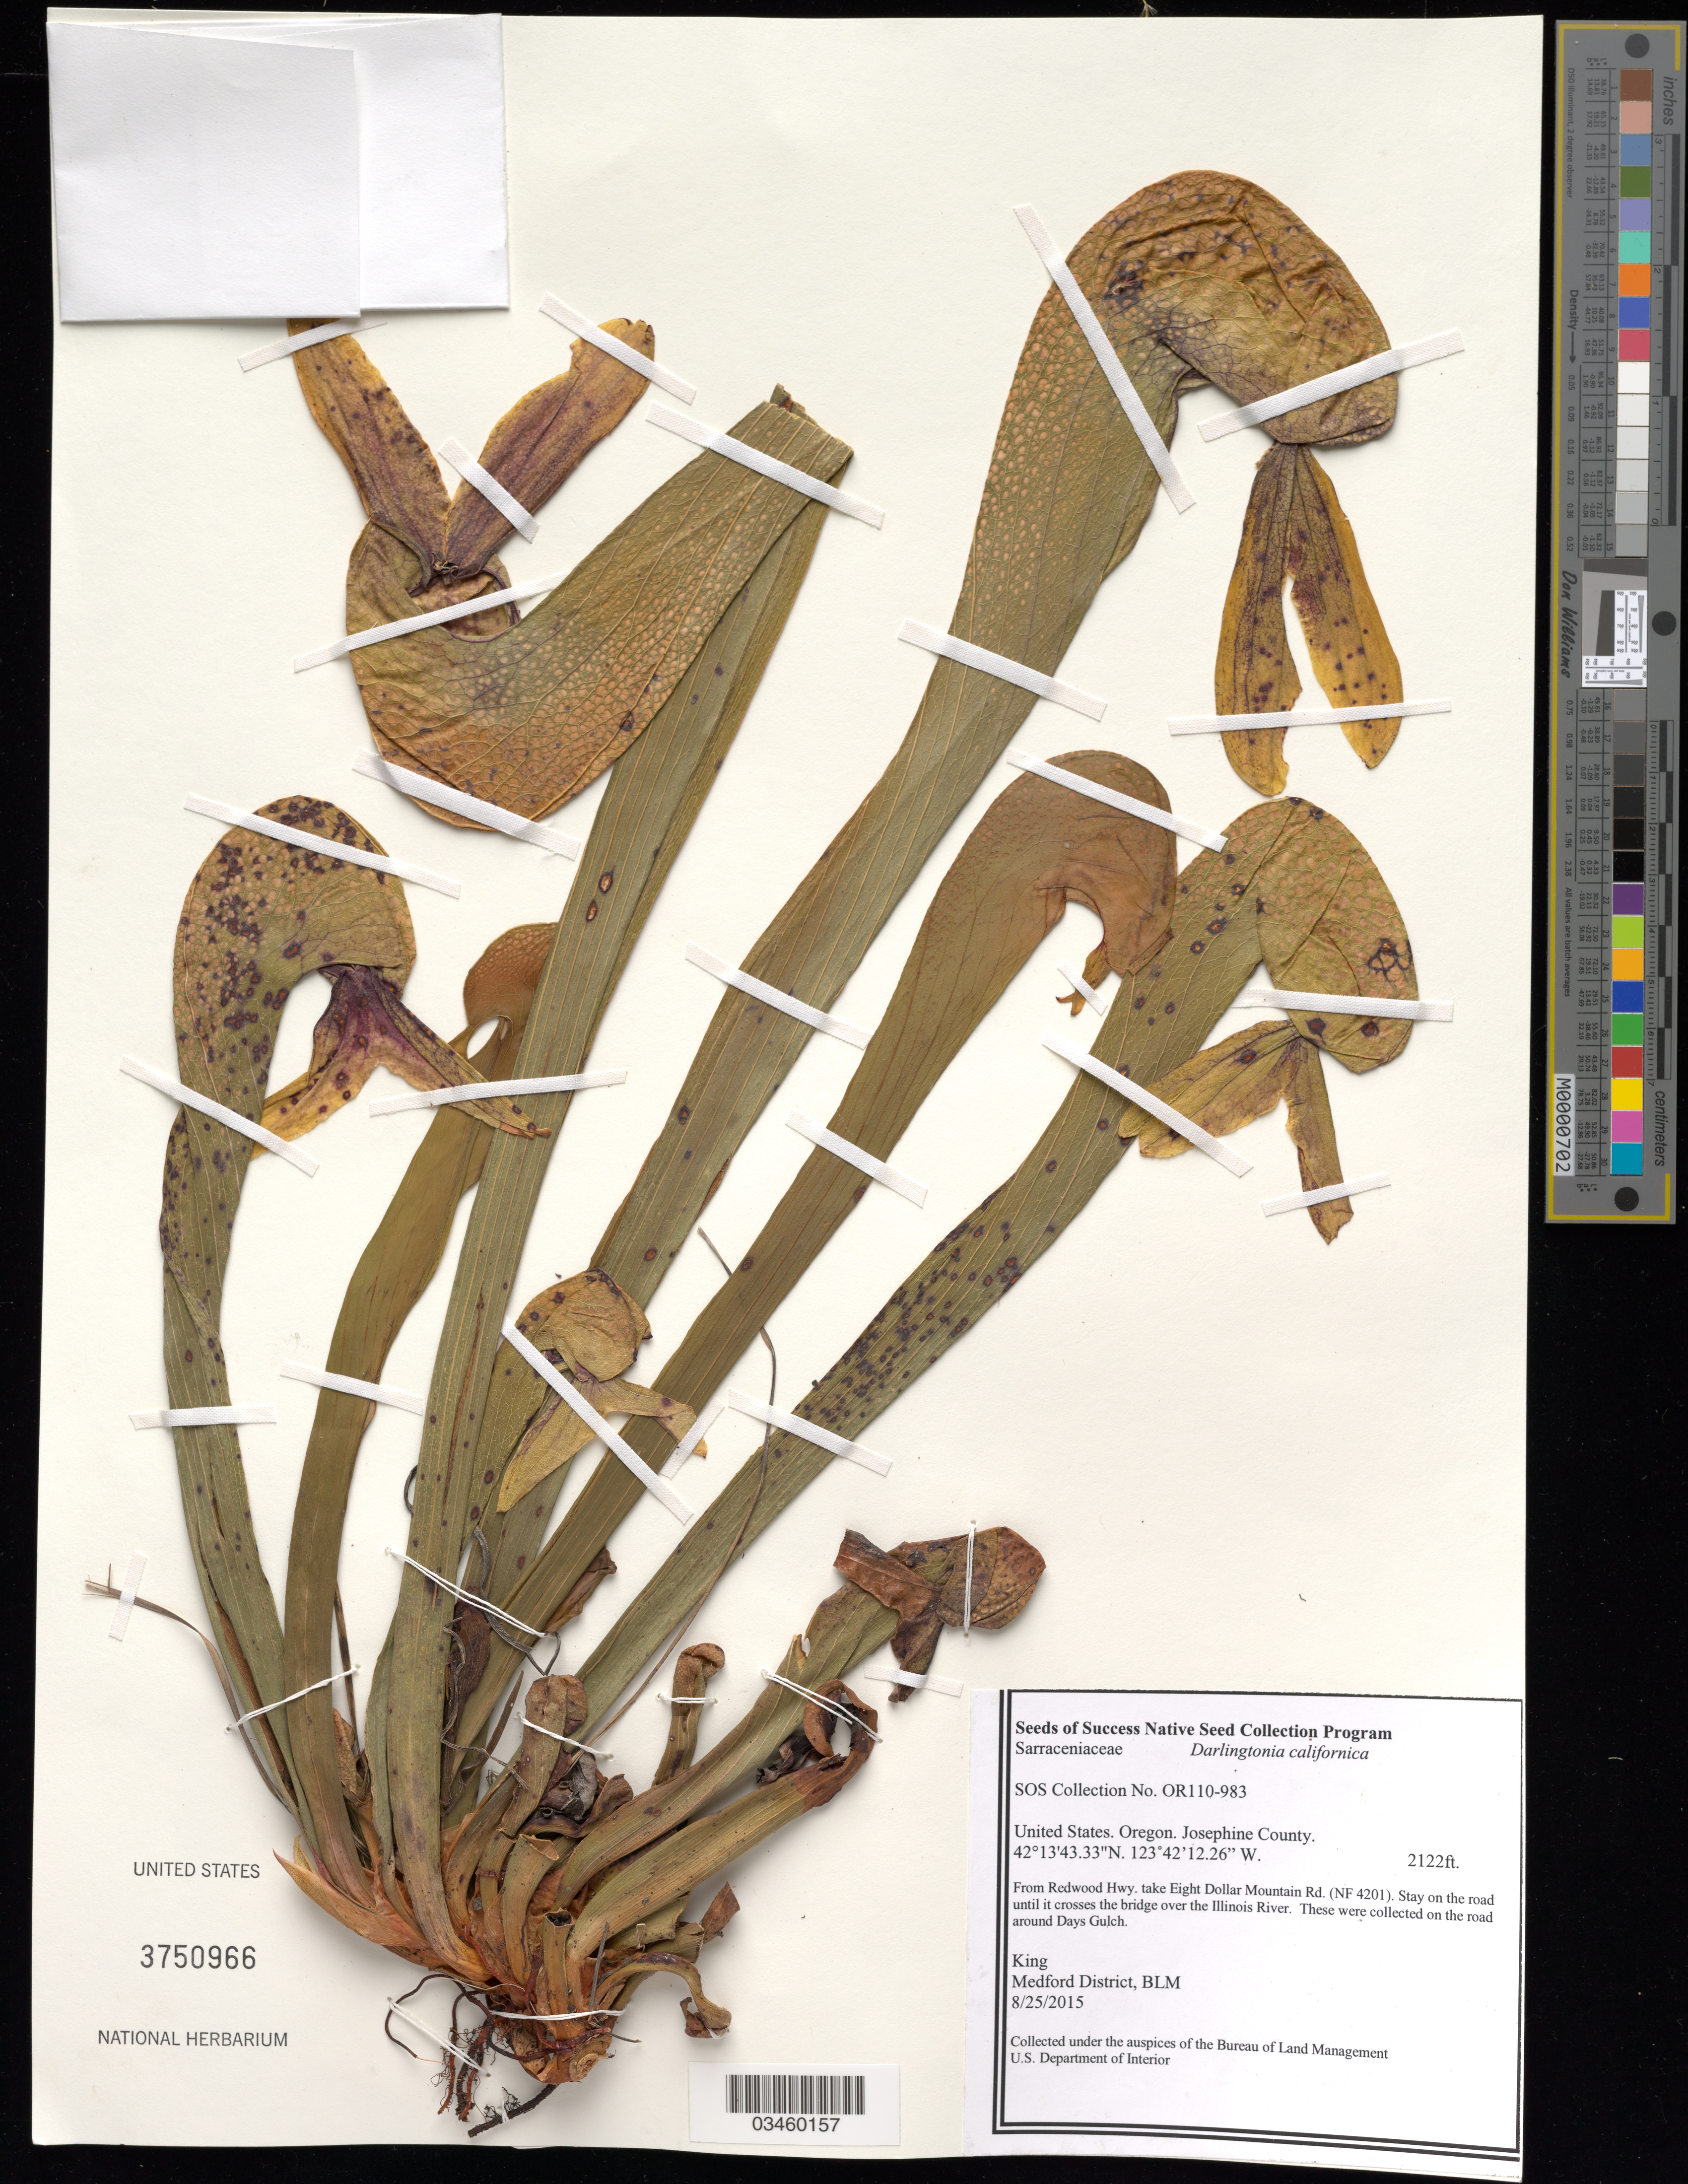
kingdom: Plantae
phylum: Tracheophyta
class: Magnoliopsida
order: Ericales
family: Sarraceniaceae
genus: Darlingtonia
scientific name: Darlingtonia californica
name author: Torr.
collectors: King, --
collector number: OR110-983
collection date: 2015-08-25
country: United States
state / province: Oregon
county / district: Josephine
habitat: Mountain with serpentine soils-- Open hillside with Pinus jeffreyi, Festuca roemeri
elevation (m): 647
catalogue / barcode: US 3750966